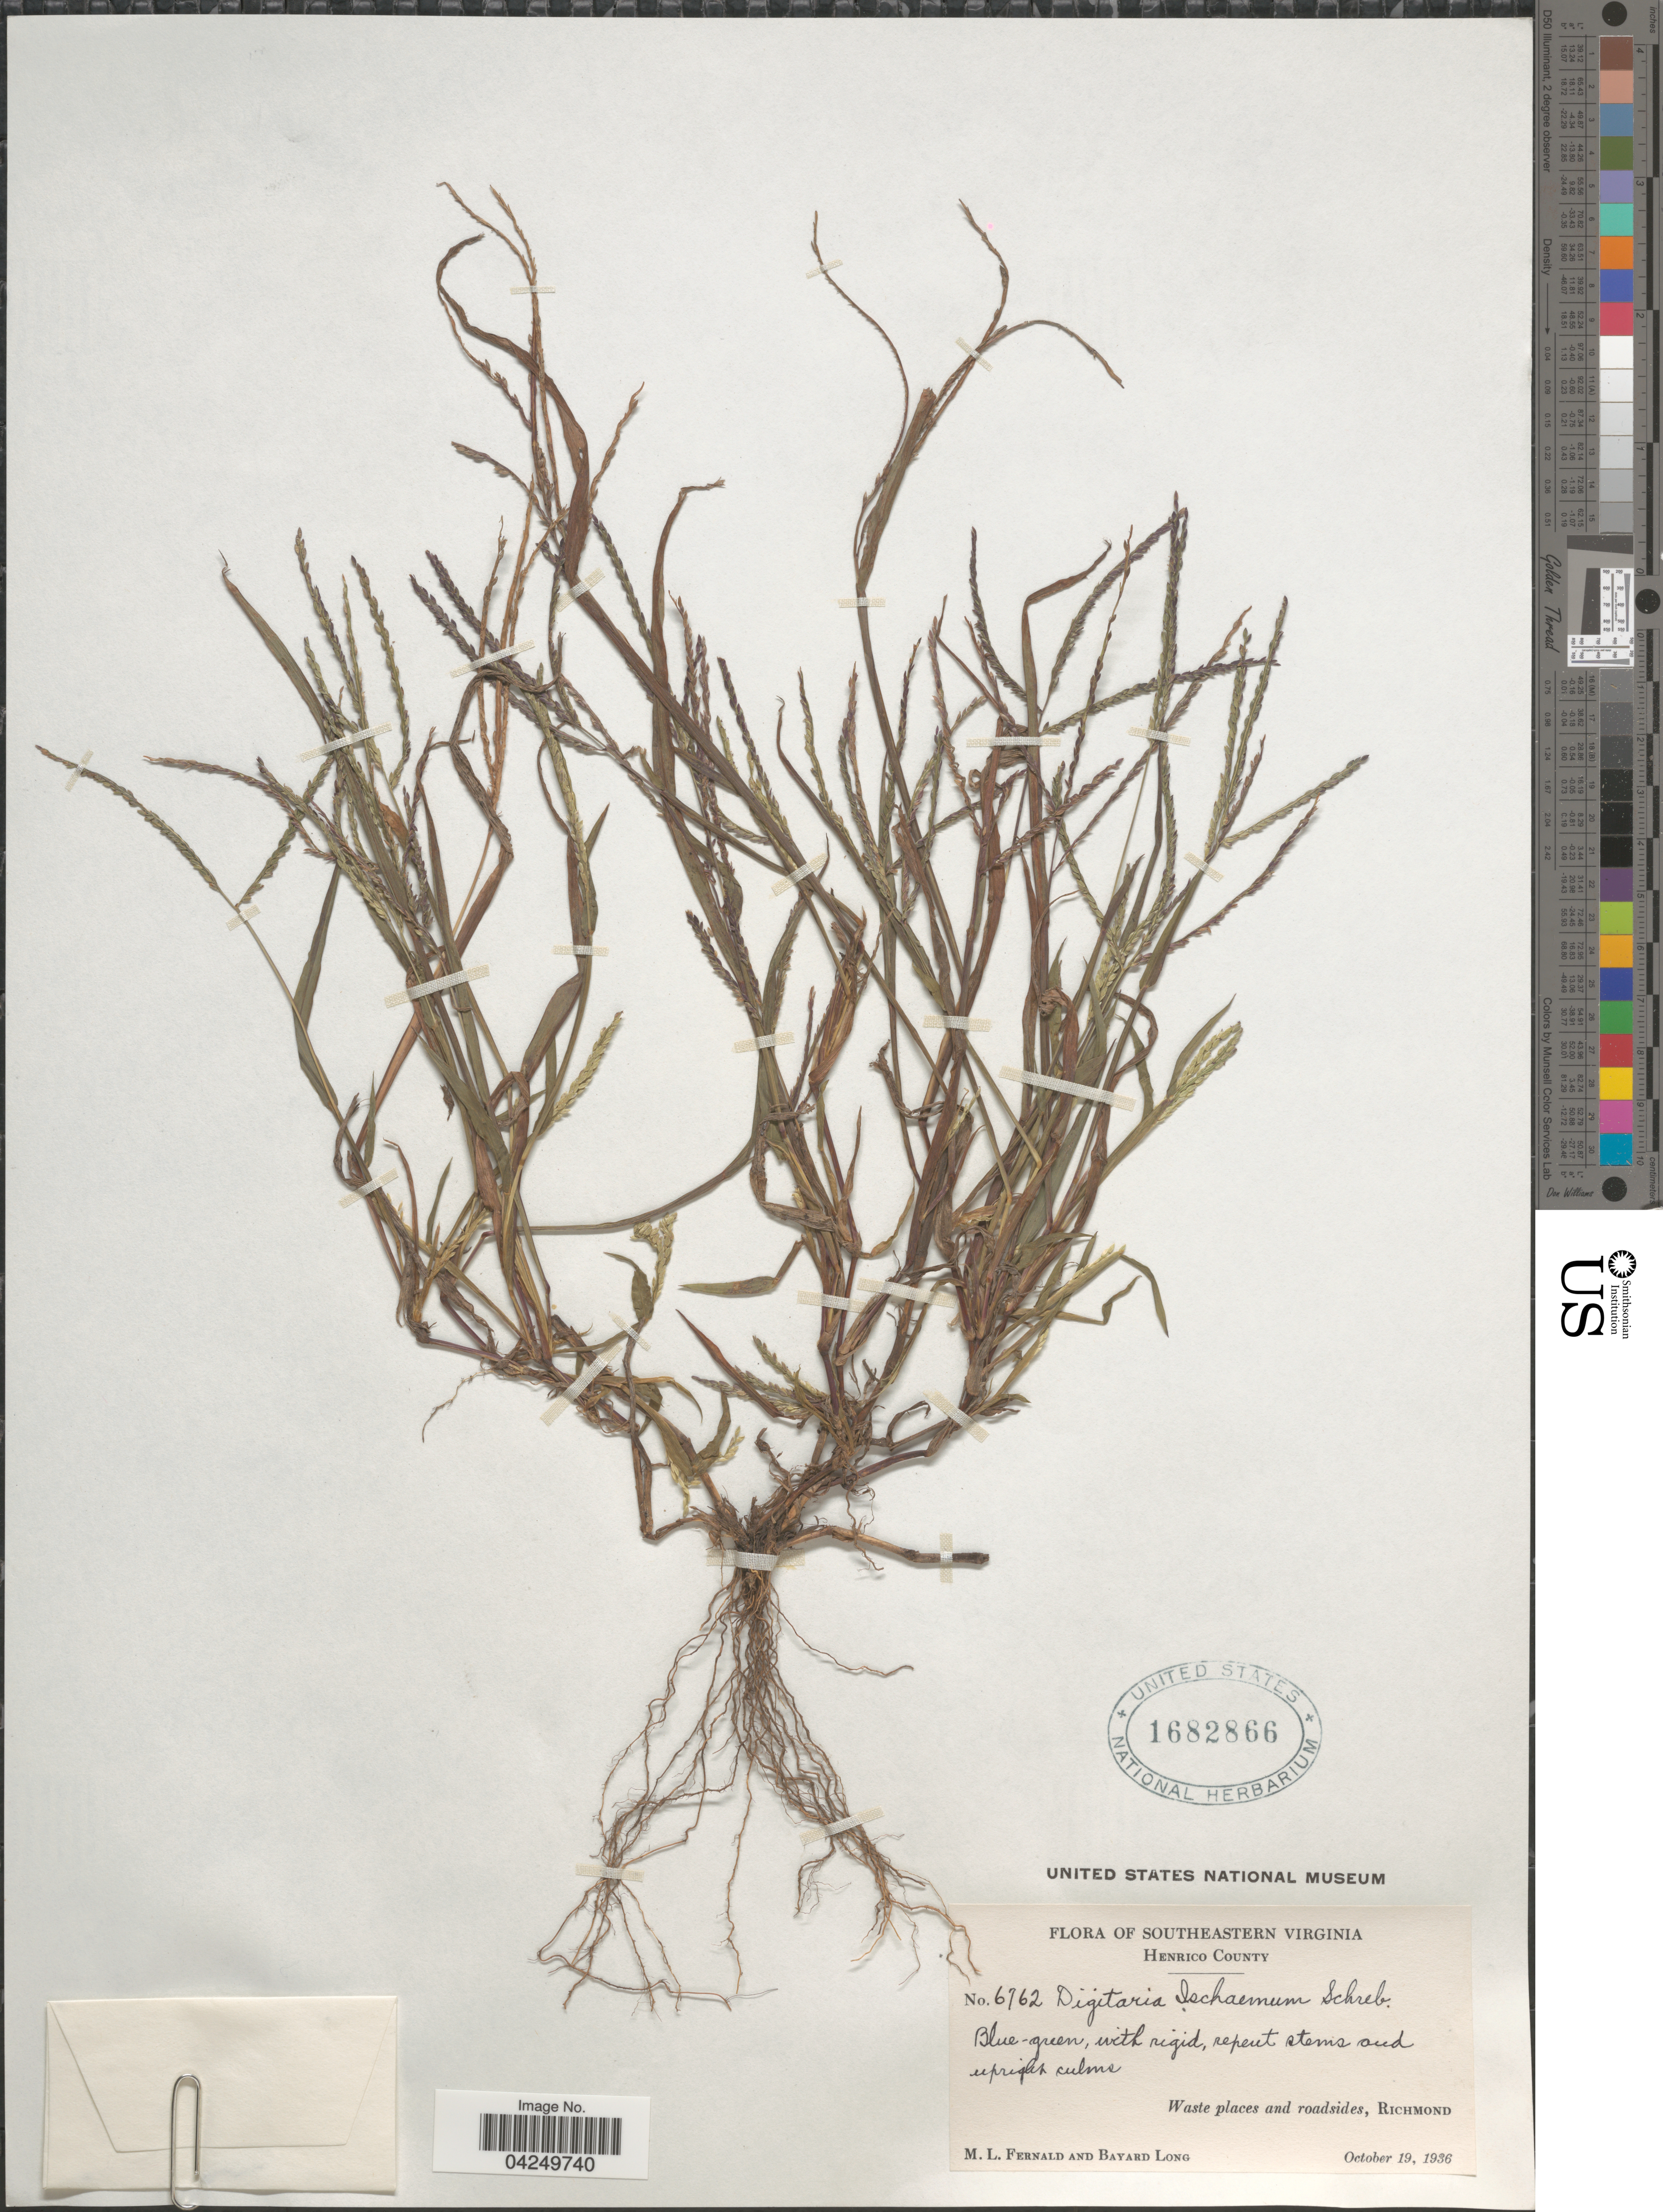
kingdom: Plantae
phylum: Tracheophyta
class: Liliopsida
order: Poales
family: Poaceae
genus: Digitaria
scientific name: Digitaria ischaemum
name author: (Schreber) Schreber ex Muhl.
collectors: M. L. Fernald & B. Long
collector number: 6762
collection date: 1936-10-19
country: United States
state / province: Virginia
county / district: City of Richmond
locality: Southeastern Virginia. Henrico County. Waste places and roadsides, Richmond.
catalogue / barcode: US 1682866